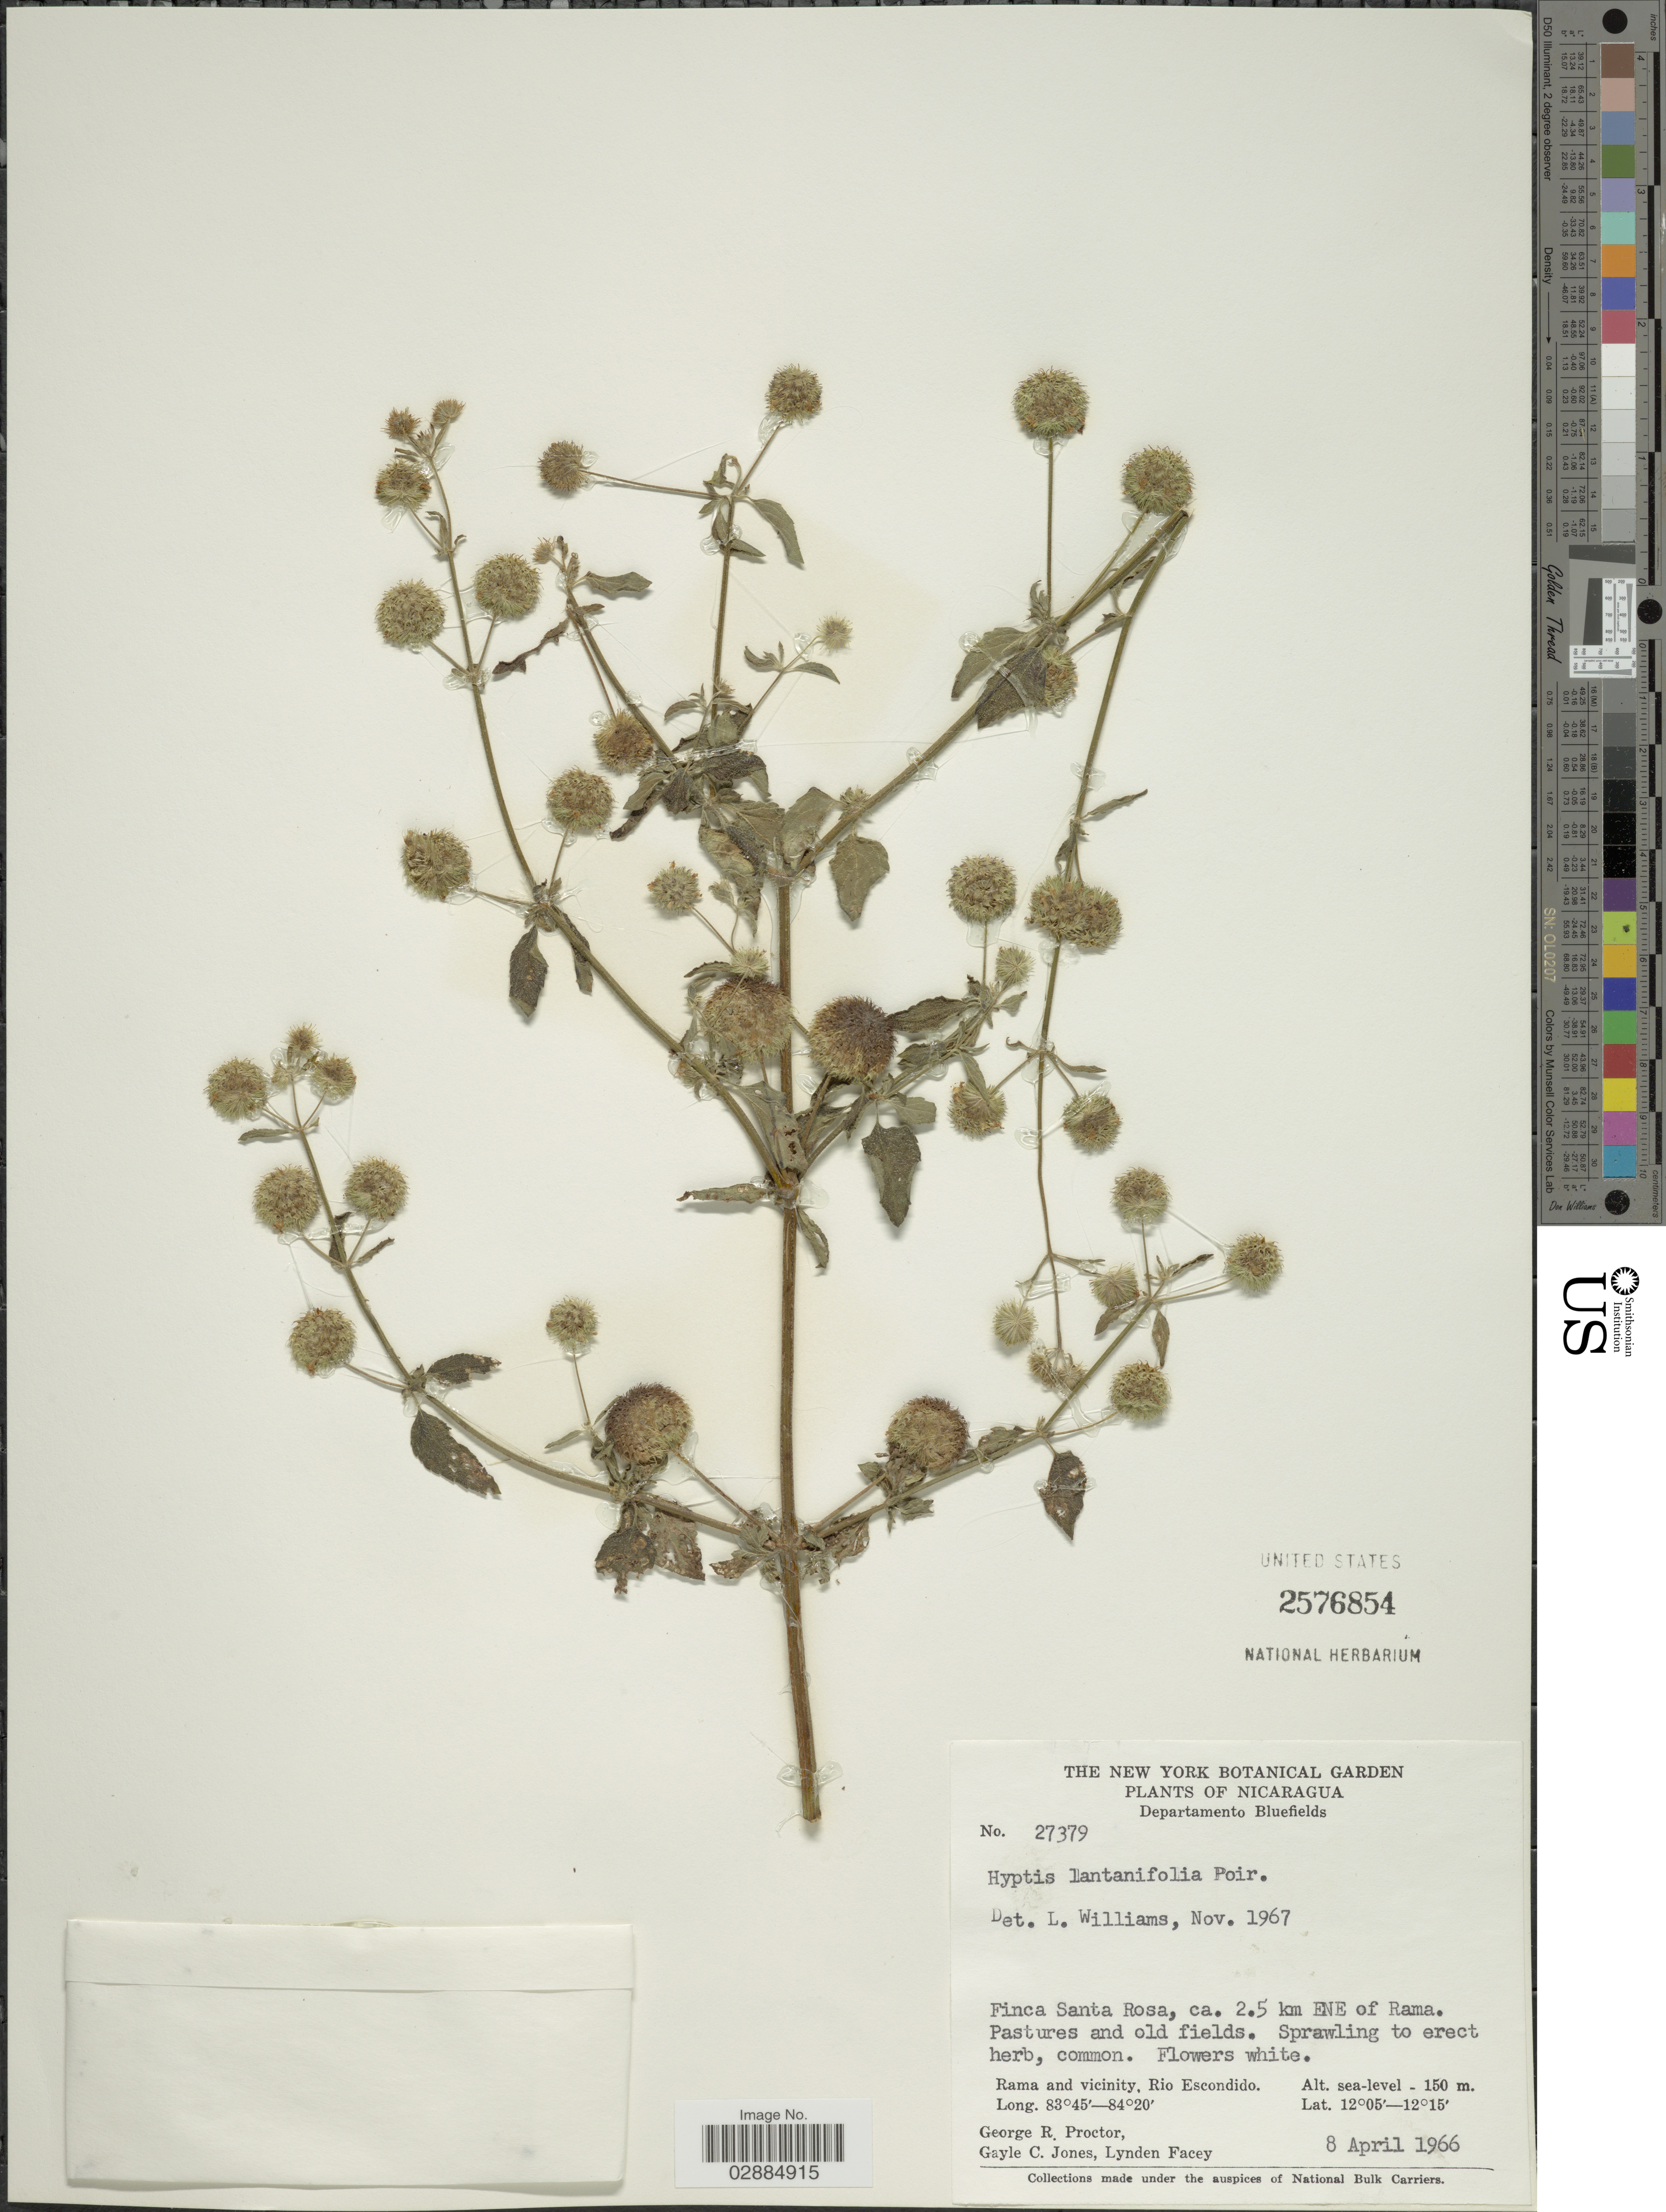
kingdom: Plantae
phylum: Tracheophyta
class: Magnoliopsida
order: Lamiales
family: Lamiaceae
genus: Hyptis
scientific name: Hyptis lantanifolia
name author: Poit.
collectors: G. Proctor, G. C. Jones & L. Facey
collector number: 27379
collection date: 1966-04-08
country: Nicaragua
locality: Departamento Bluefields, Finca Santa Rosa, ca. 2.5 km ENE of Rama, Rama and vicinity, Rio Escondido.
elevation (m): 0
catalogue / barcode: US 2576854